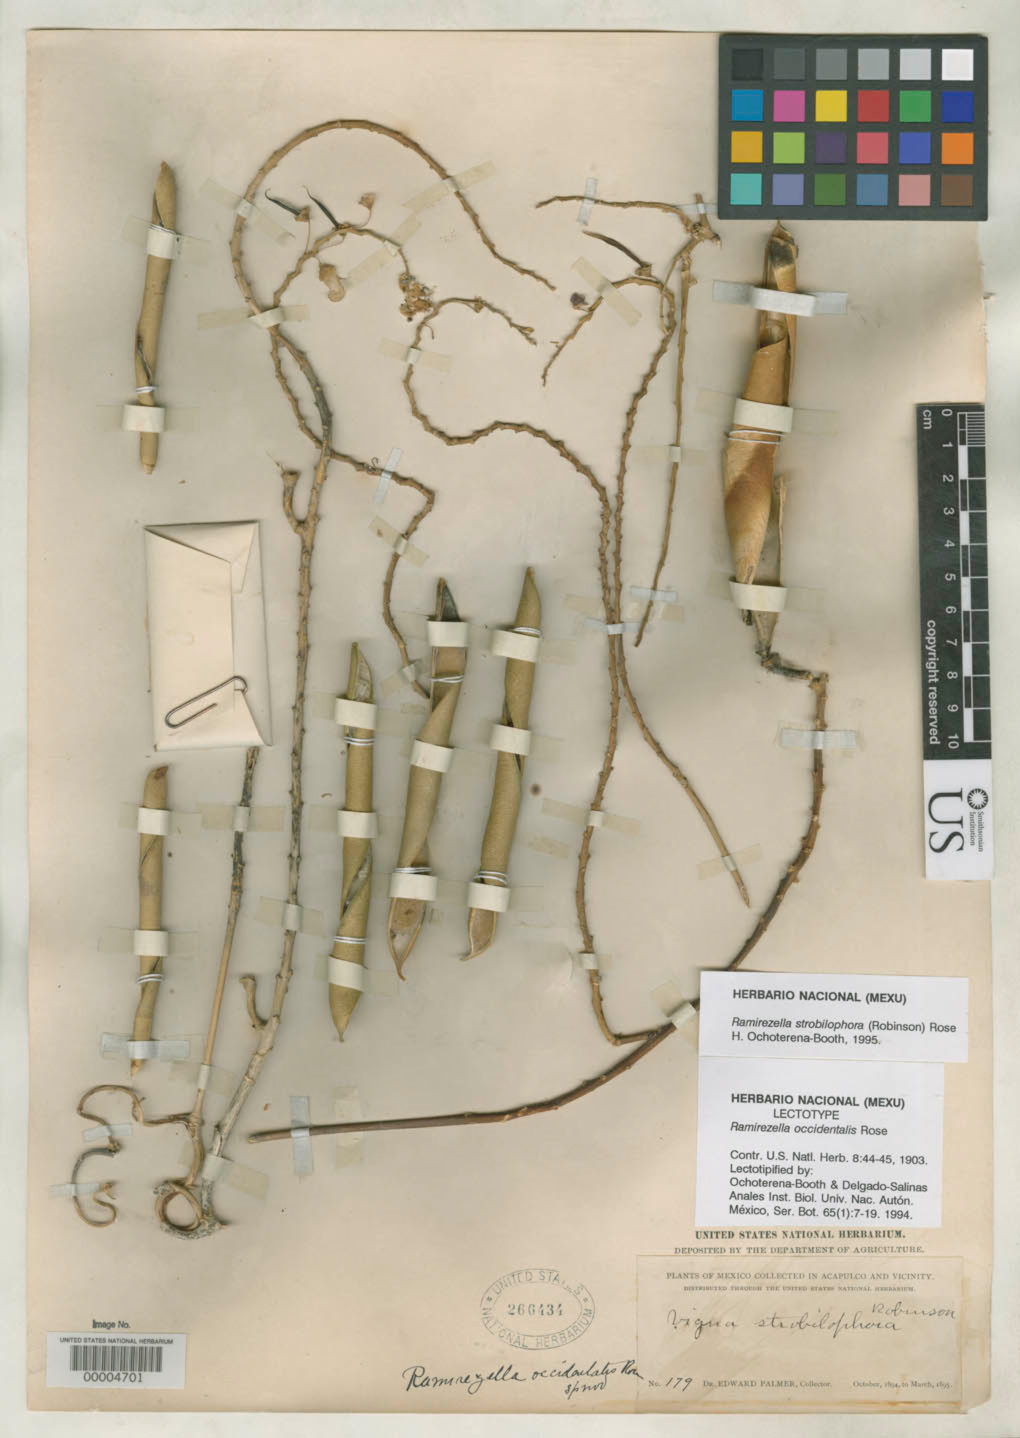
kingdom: Plantae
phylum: Tracheophyta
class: Magnoliopsida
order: Fabales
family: Fabaceae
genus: Ramirezella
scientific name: Ramirezella occidentalis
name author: Rose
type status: Lectotype; Type Collection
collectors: E. Palmer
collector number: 179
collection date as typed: Oct 1894 to -- Mar 1895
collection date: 1894-10/1895-03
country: Mexico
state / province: Guerrero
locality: Near Acapulco.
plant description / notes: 2 consecutively numbered US sheets, USNH 266434 (fruits) and 266435 (foliage), were probably intended as 2 sheets of a single specimen, but are not annotated "sheet 1" or "sheet 2".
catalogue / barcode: US 266434